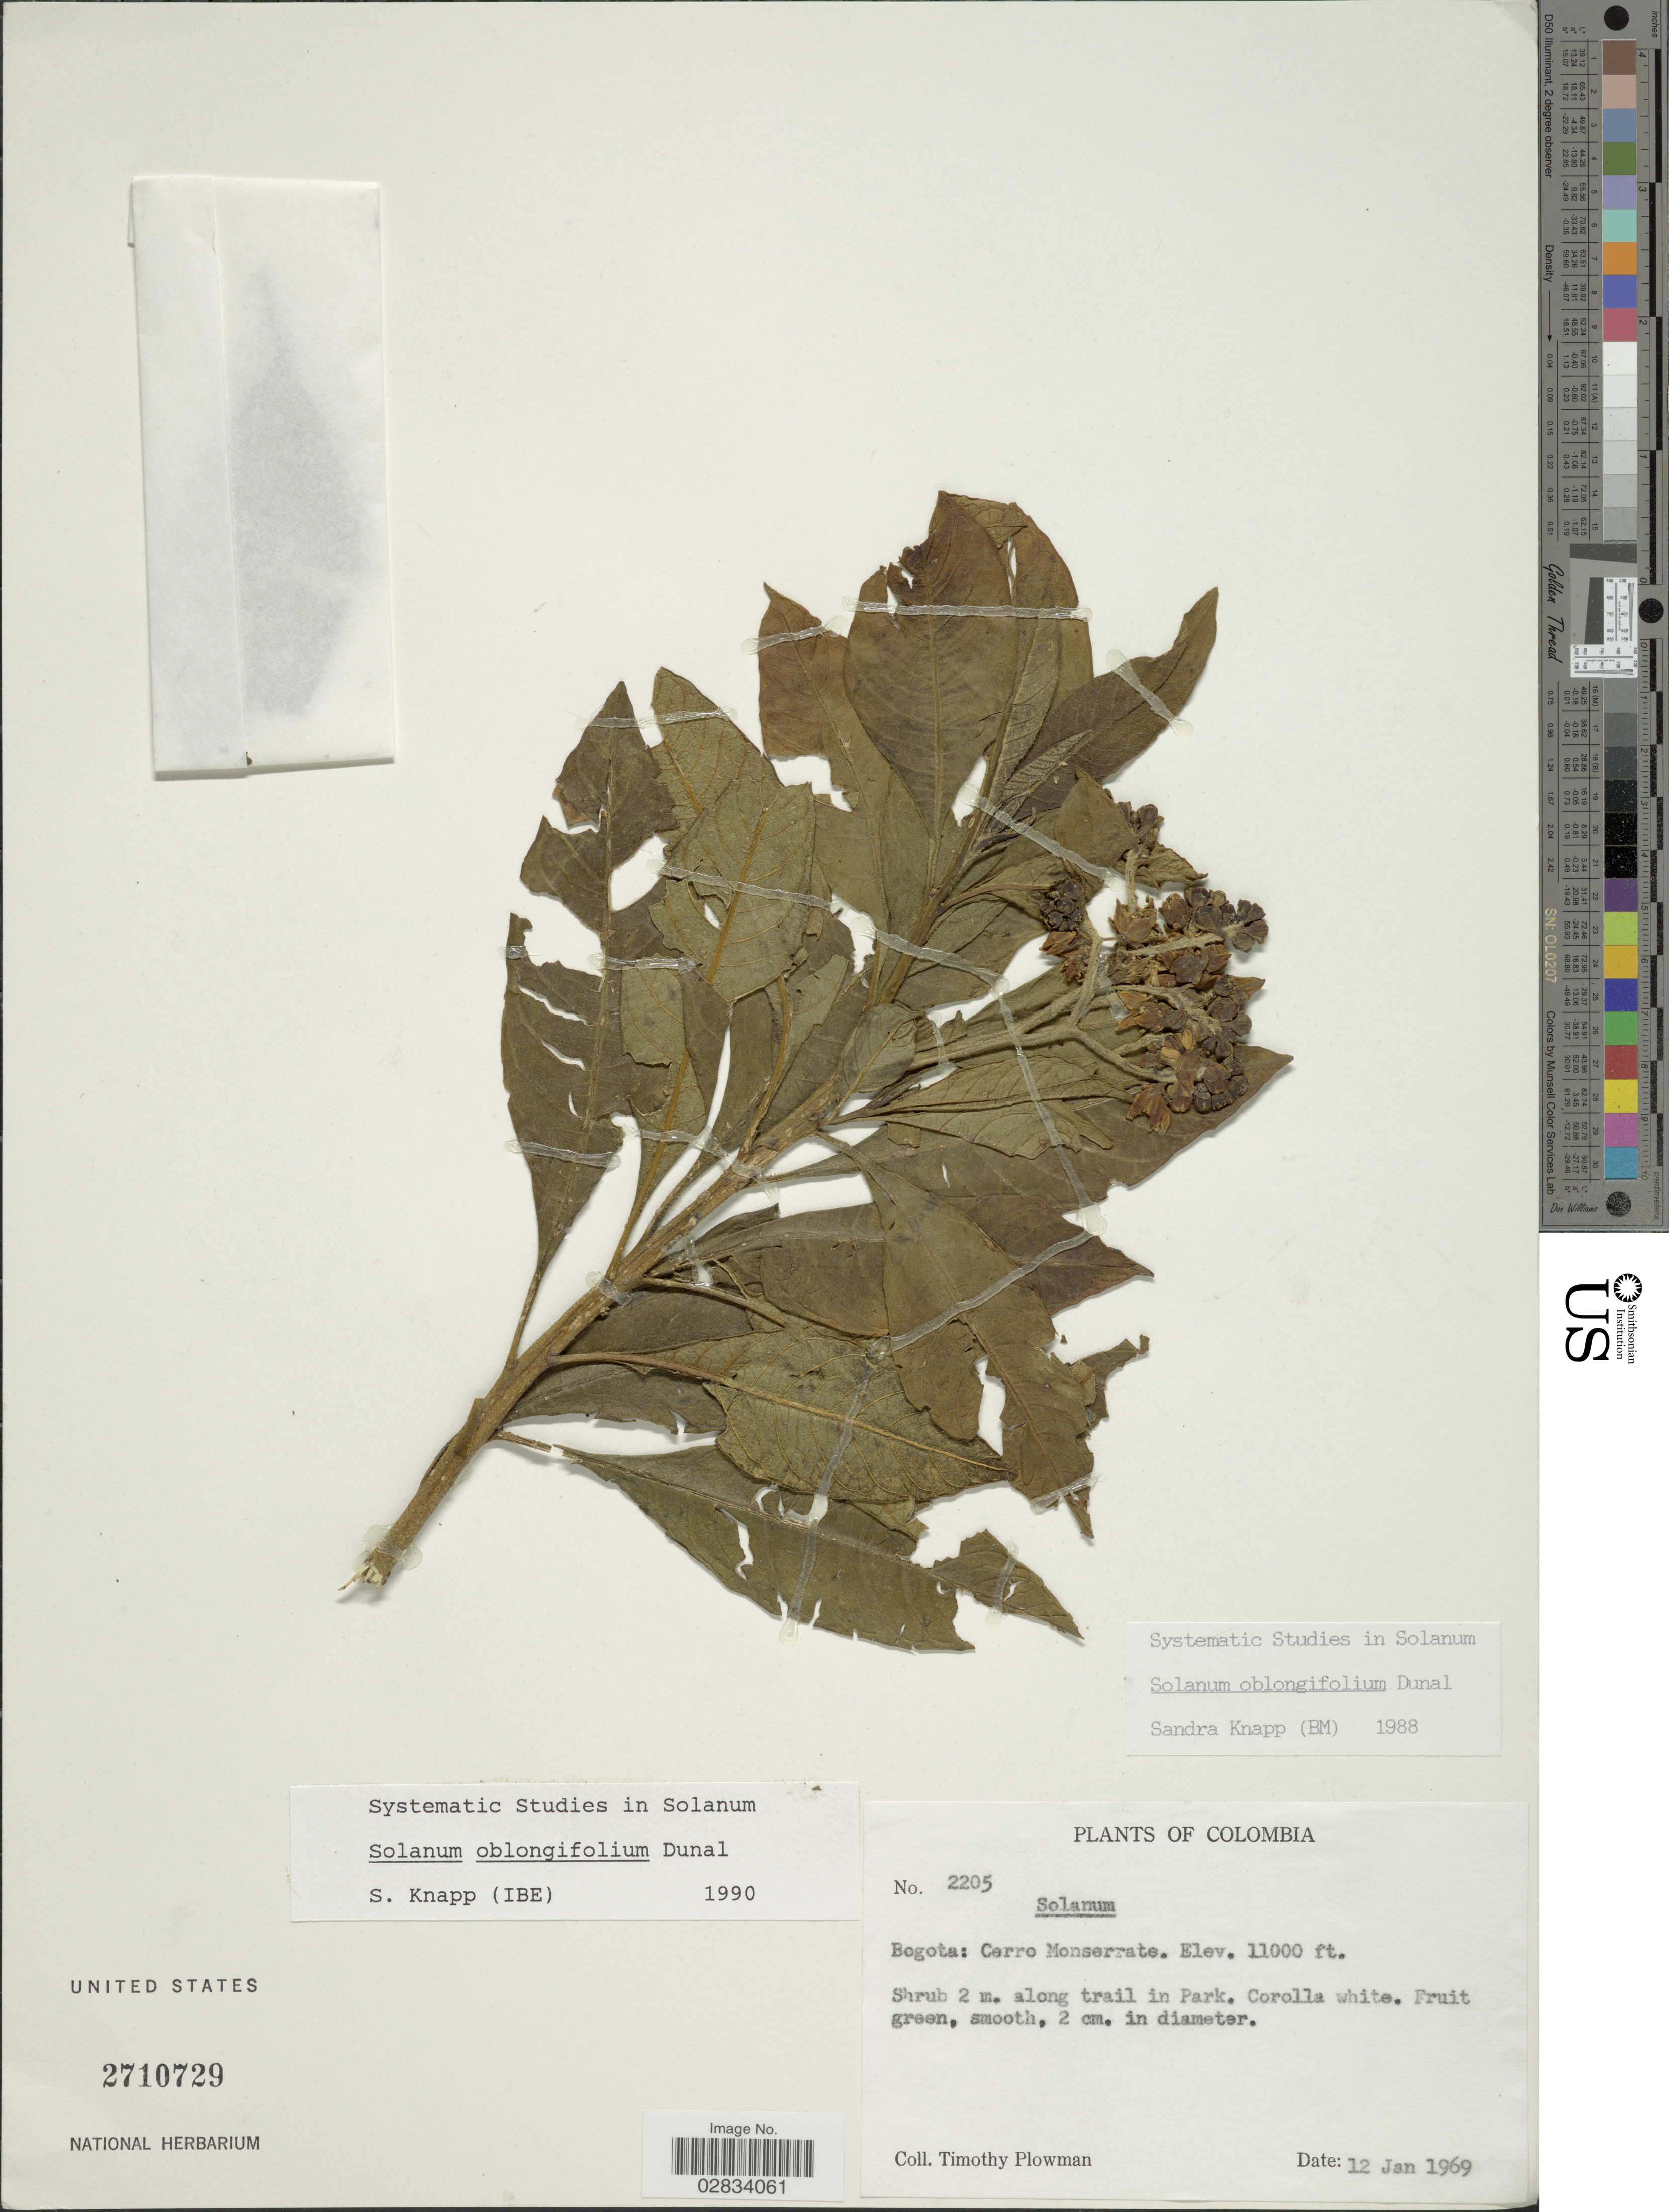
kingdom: Plantae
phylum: Tracheophyta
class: Magnoliopsida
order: Solanales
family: Solanaceae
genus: Solanum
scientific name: Solanum oblongifolium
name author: Duval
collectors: T. Plowman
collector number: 2205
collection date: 1969-01-12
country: Colombia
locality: Bogota, Cerro Monserrate.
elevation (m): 3353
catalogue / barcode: US 2710729